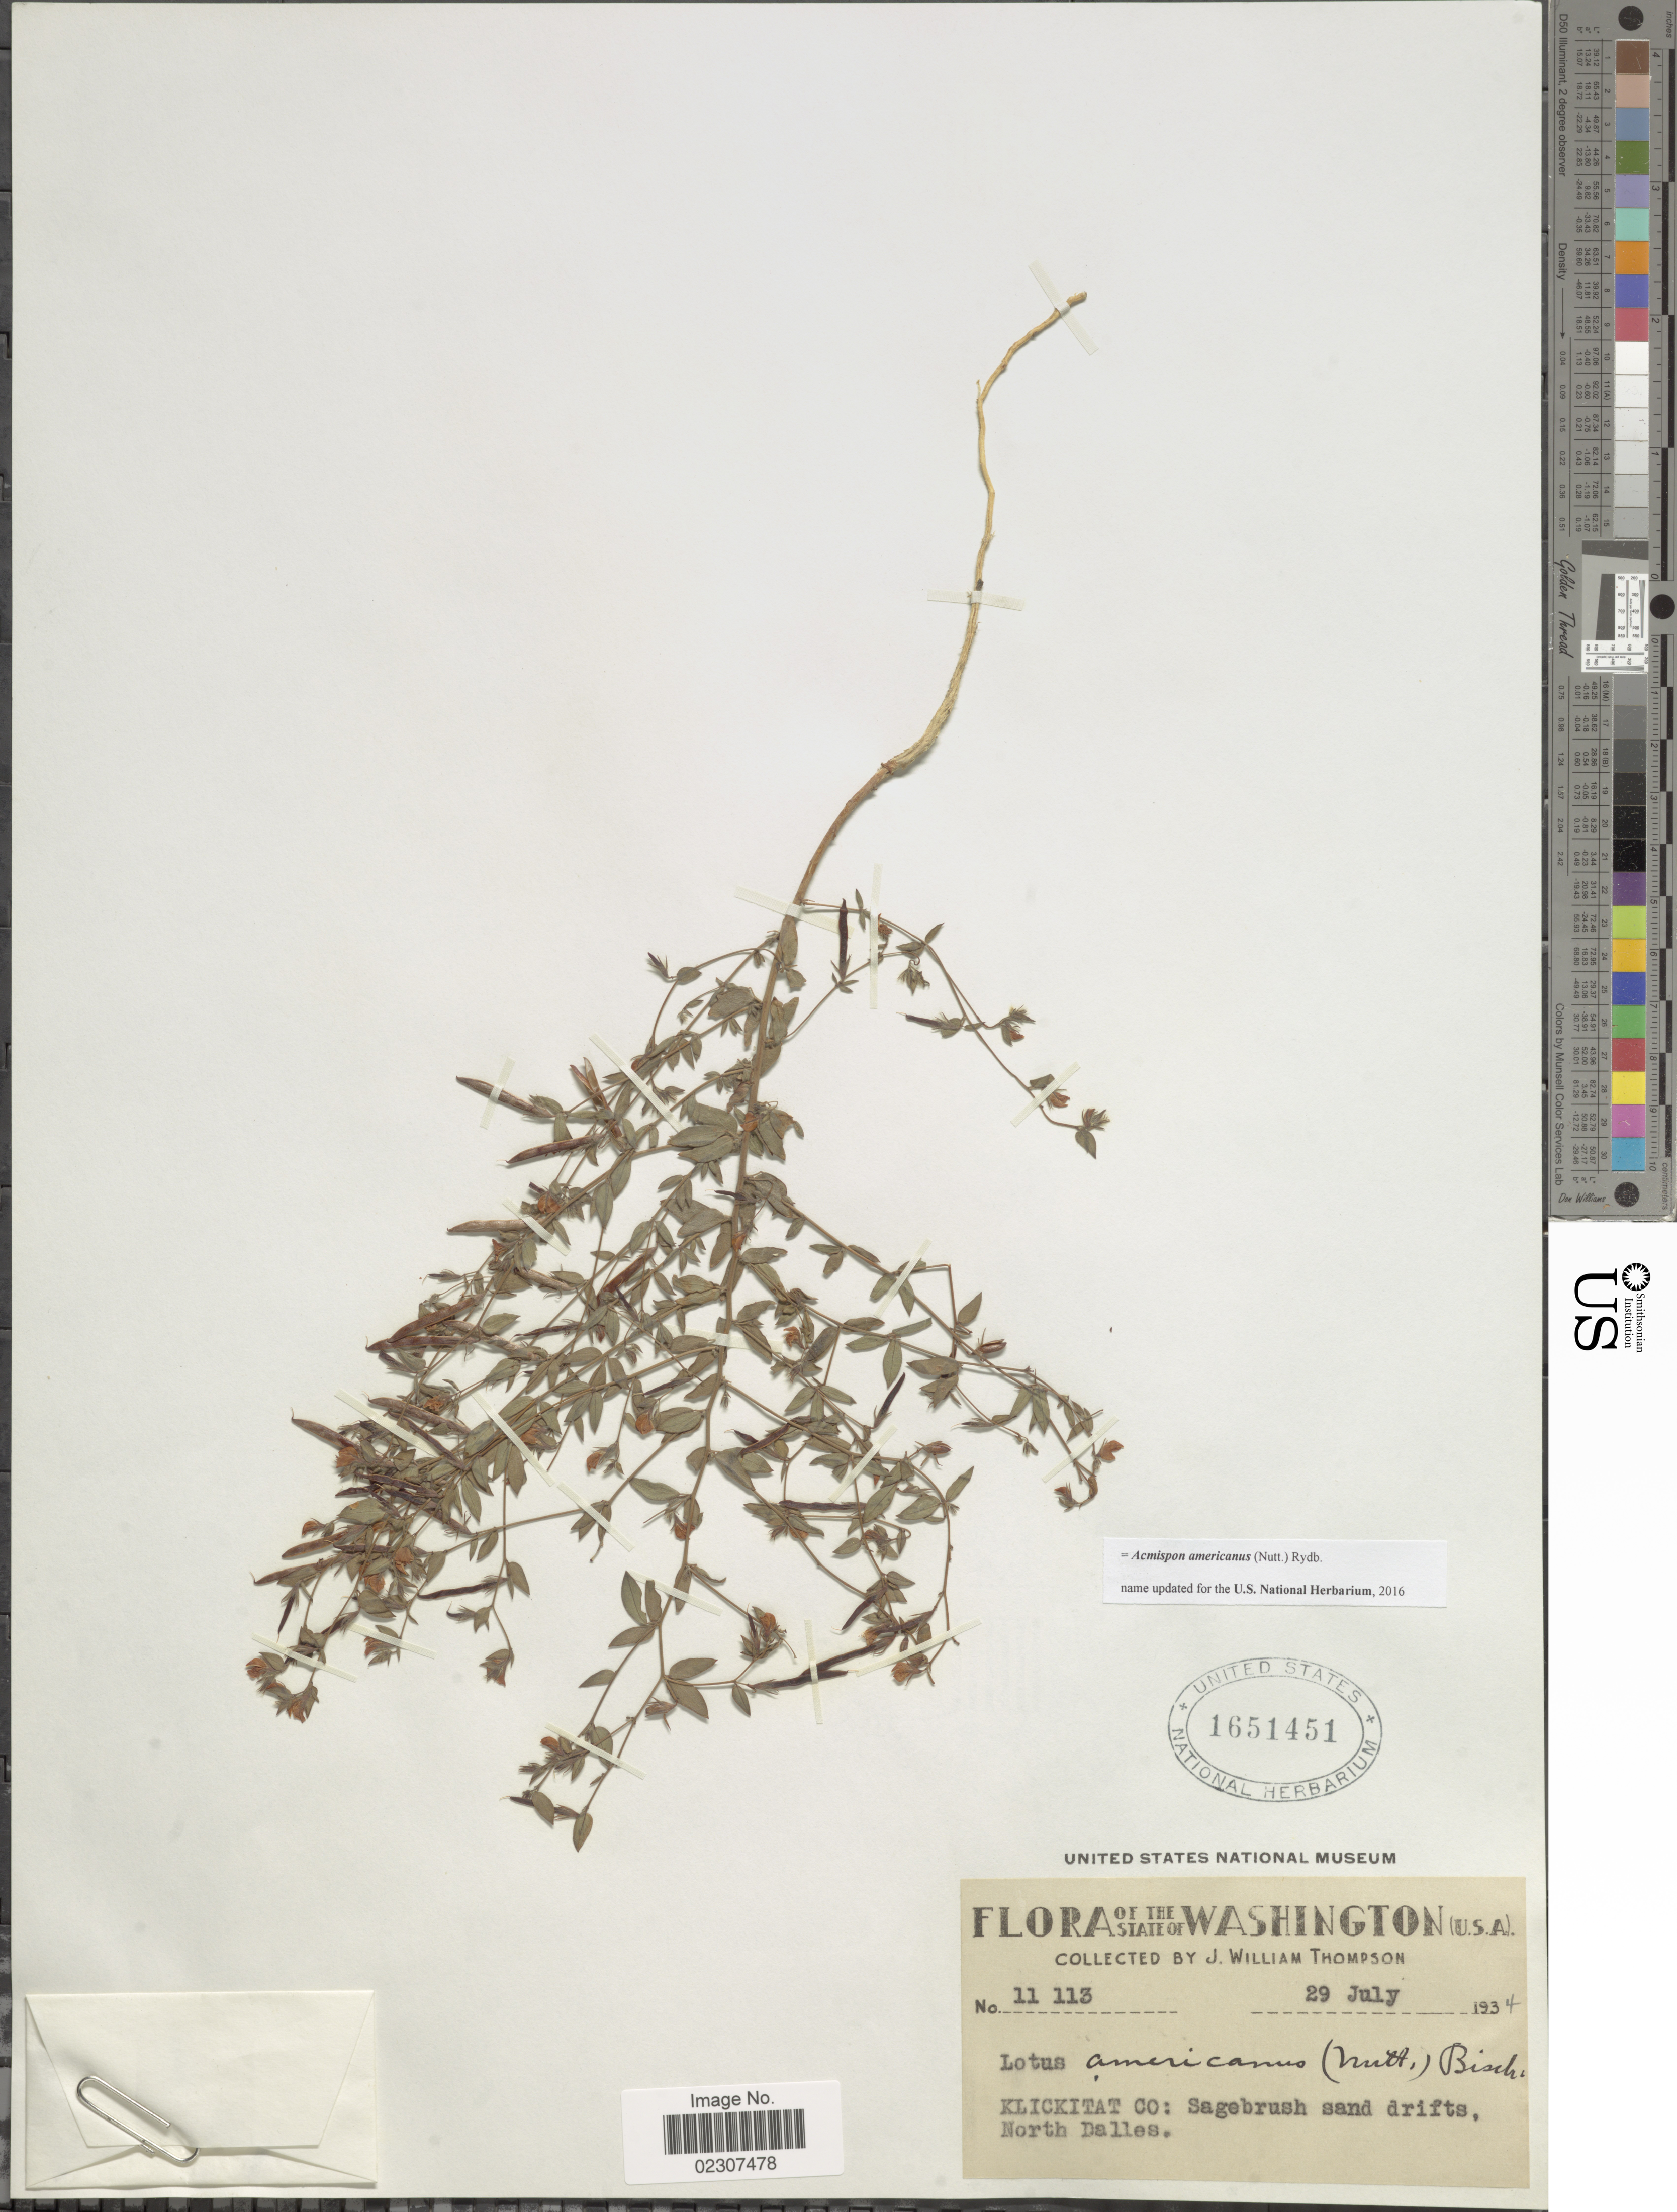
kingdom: Plantae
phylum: Tracheophyta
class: Magnoliopsida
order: Fabales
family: Fabaceae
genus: Acmispon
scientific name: Acmispon americanus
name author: (Nutt.) Rydb.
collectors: J. W. Thompson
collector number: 11113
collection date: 1934-07-29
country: United States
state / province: Washington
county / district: Klickitat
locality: Washington, U.S.A. Klickitat Co: Sagebrush, North Dallas.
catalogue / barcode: US 1651451